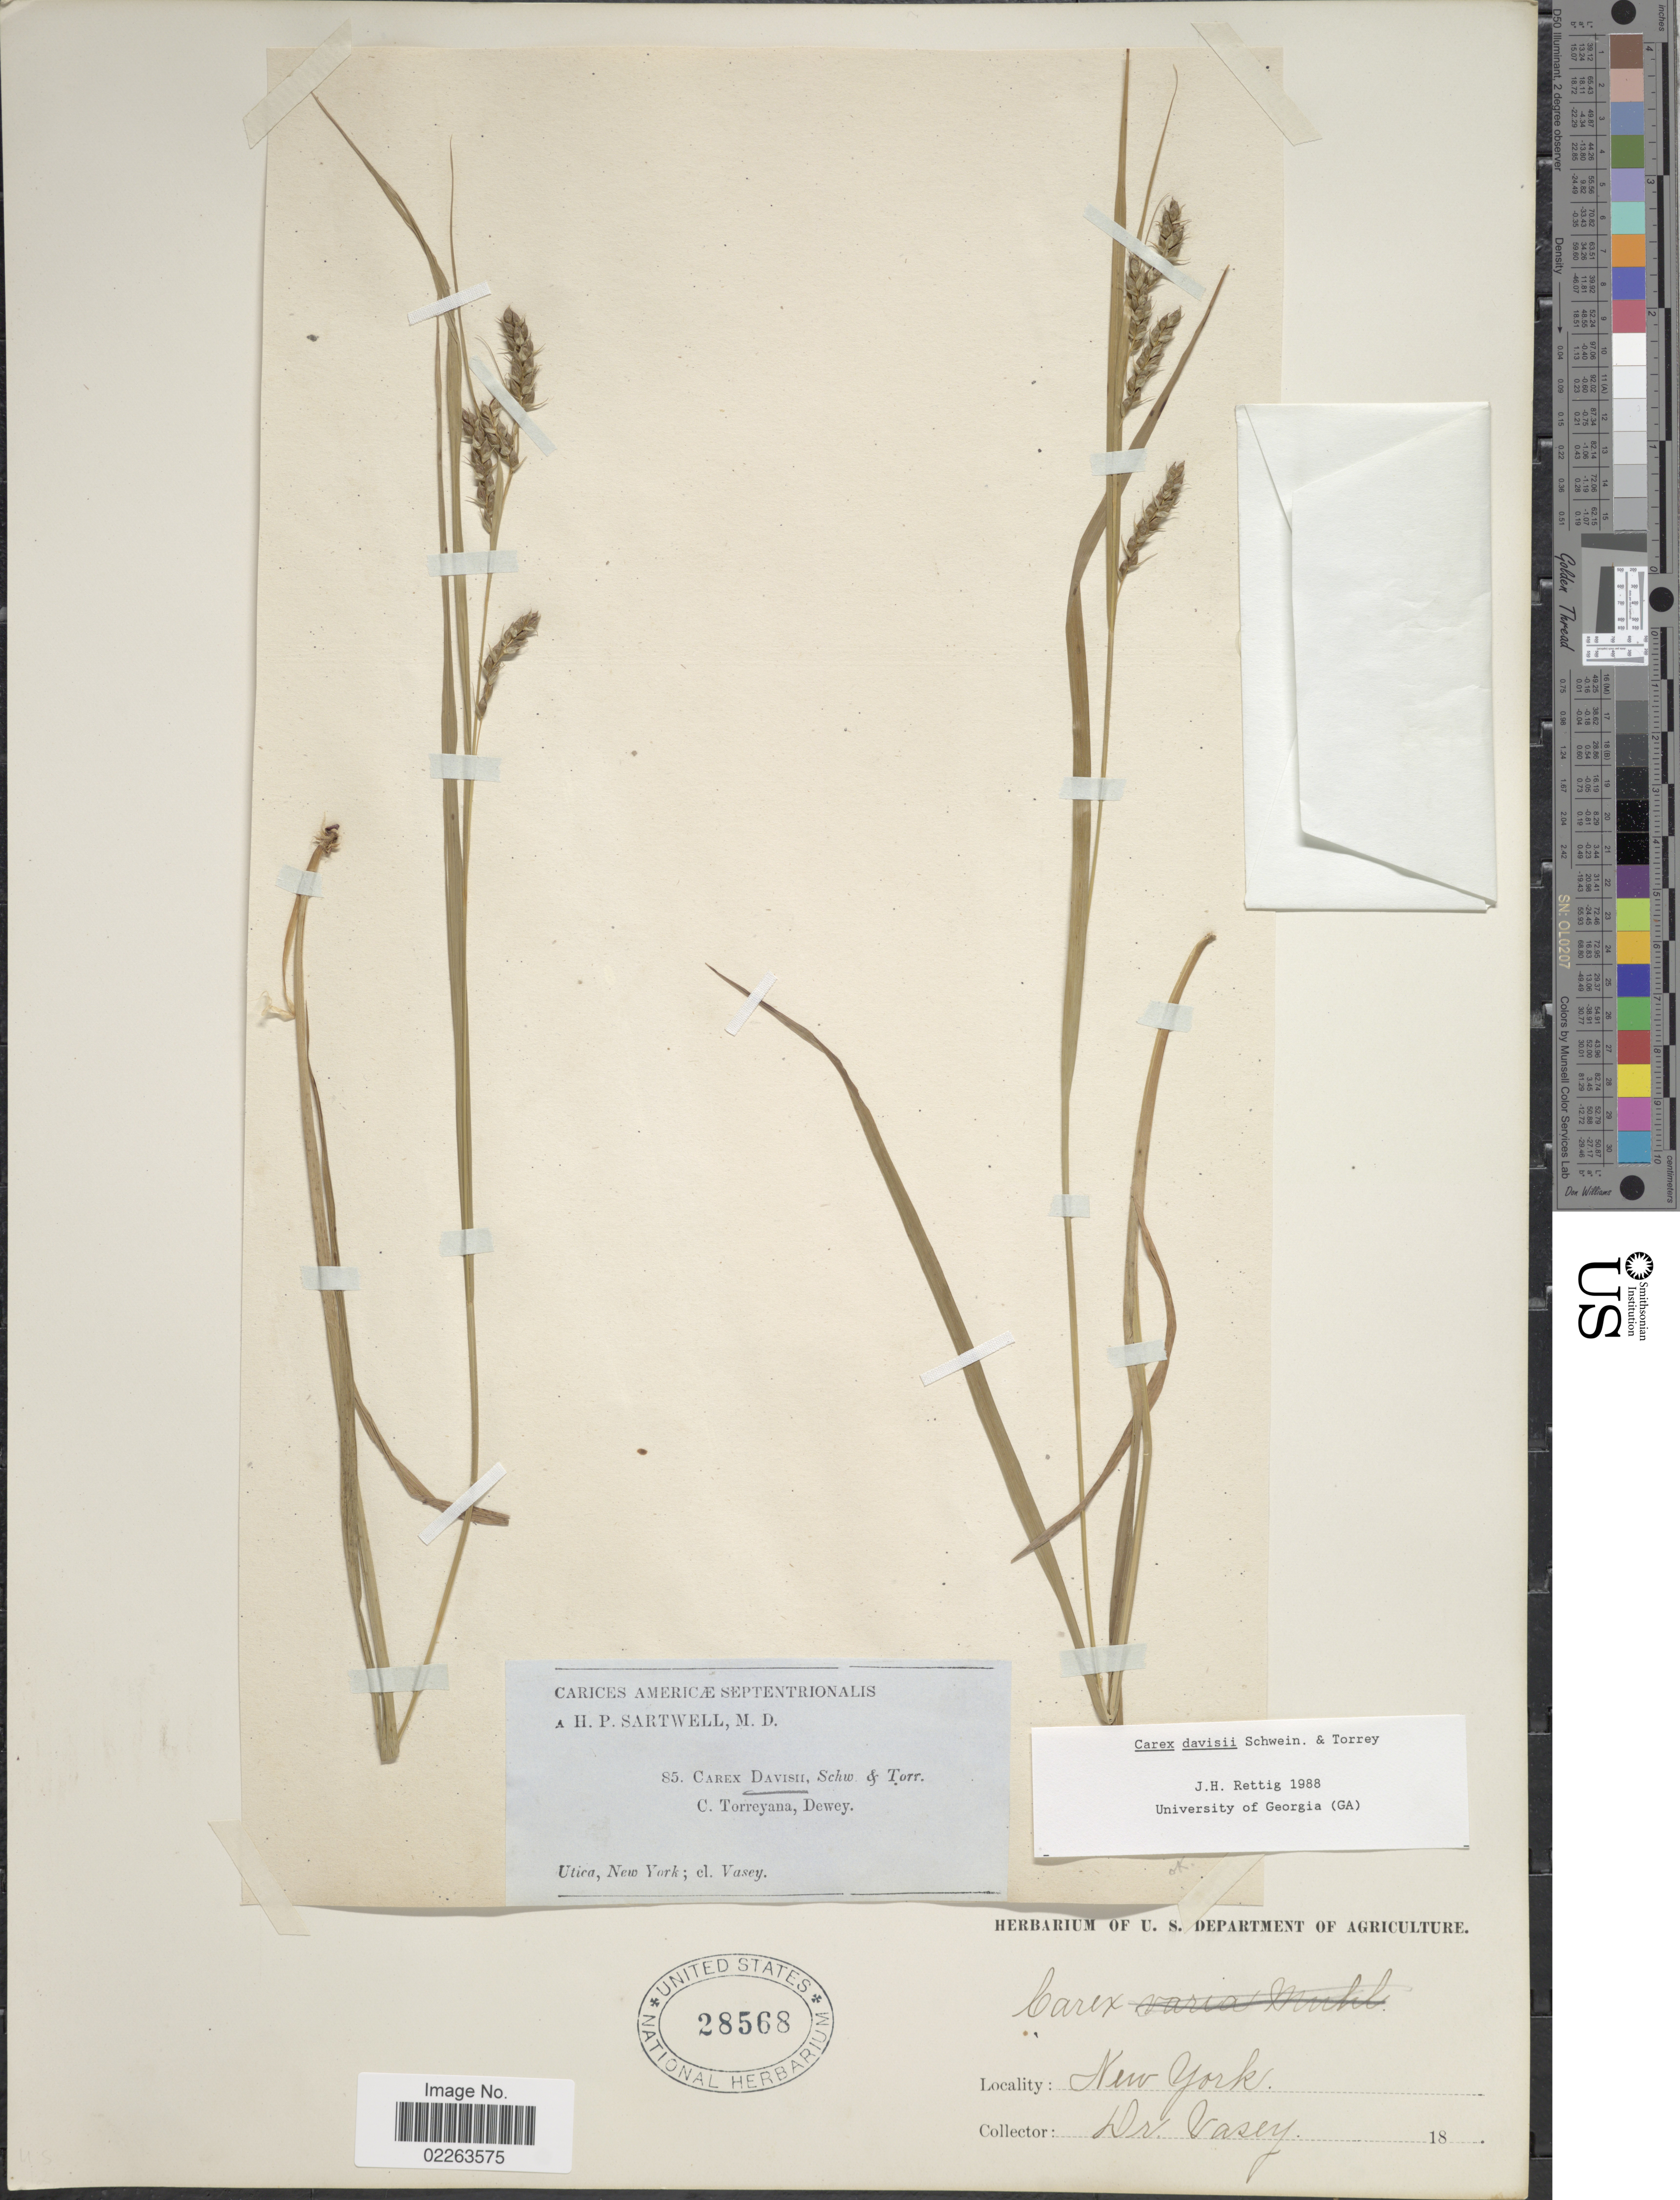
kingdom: Plantae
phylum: Tracheophyta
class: Liliopsida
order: Poales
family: Cyperaceae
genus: Carex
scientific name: Carex davisii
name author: Schwein. & Torr.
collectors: Vasey, --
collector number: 85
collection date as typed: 18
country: United States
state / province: New York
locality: Utica, New York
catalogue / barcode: US 28568